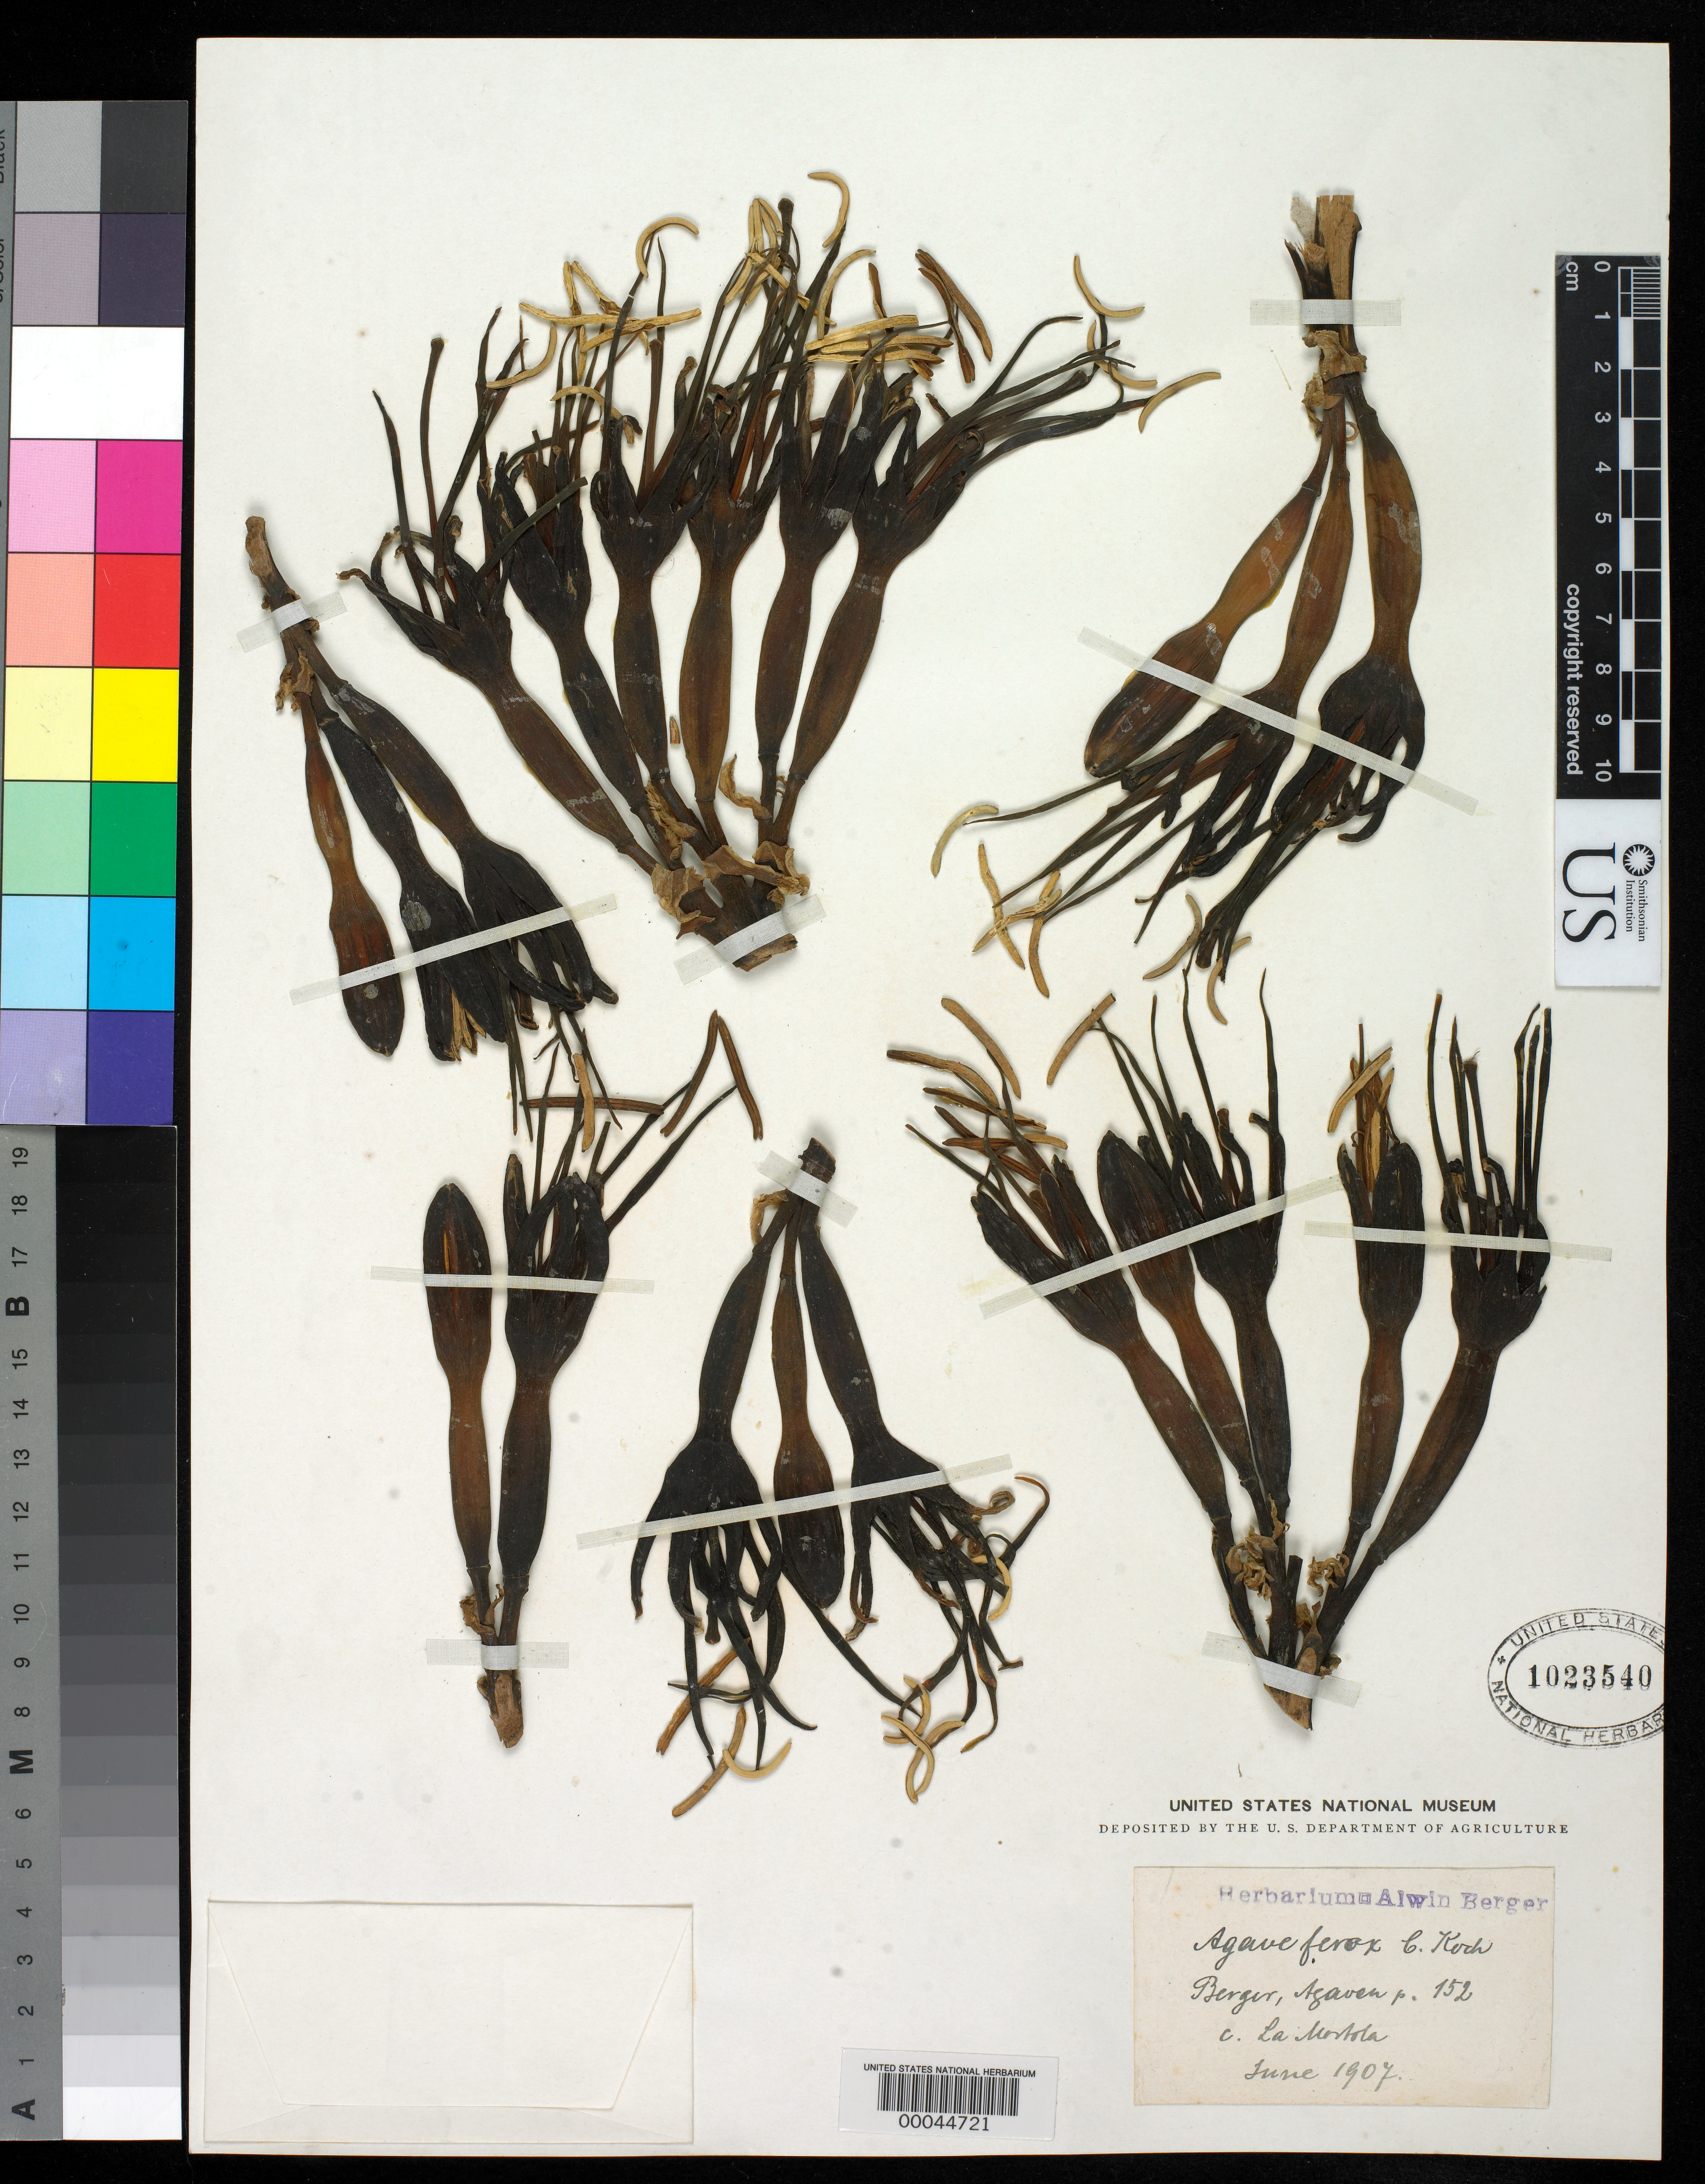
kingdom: Plantae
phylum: Tracheophyta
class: Liliopsida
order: Asparagales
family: Asparagaceae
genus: Agave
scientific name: Agave salmiana var. ferox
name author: (K. Koch) Gentry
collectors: ex herb. A. Berger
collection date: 1909-06-02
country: Mexico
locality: Cultivated at La Mortola, Italy.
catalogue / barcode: US 1023540